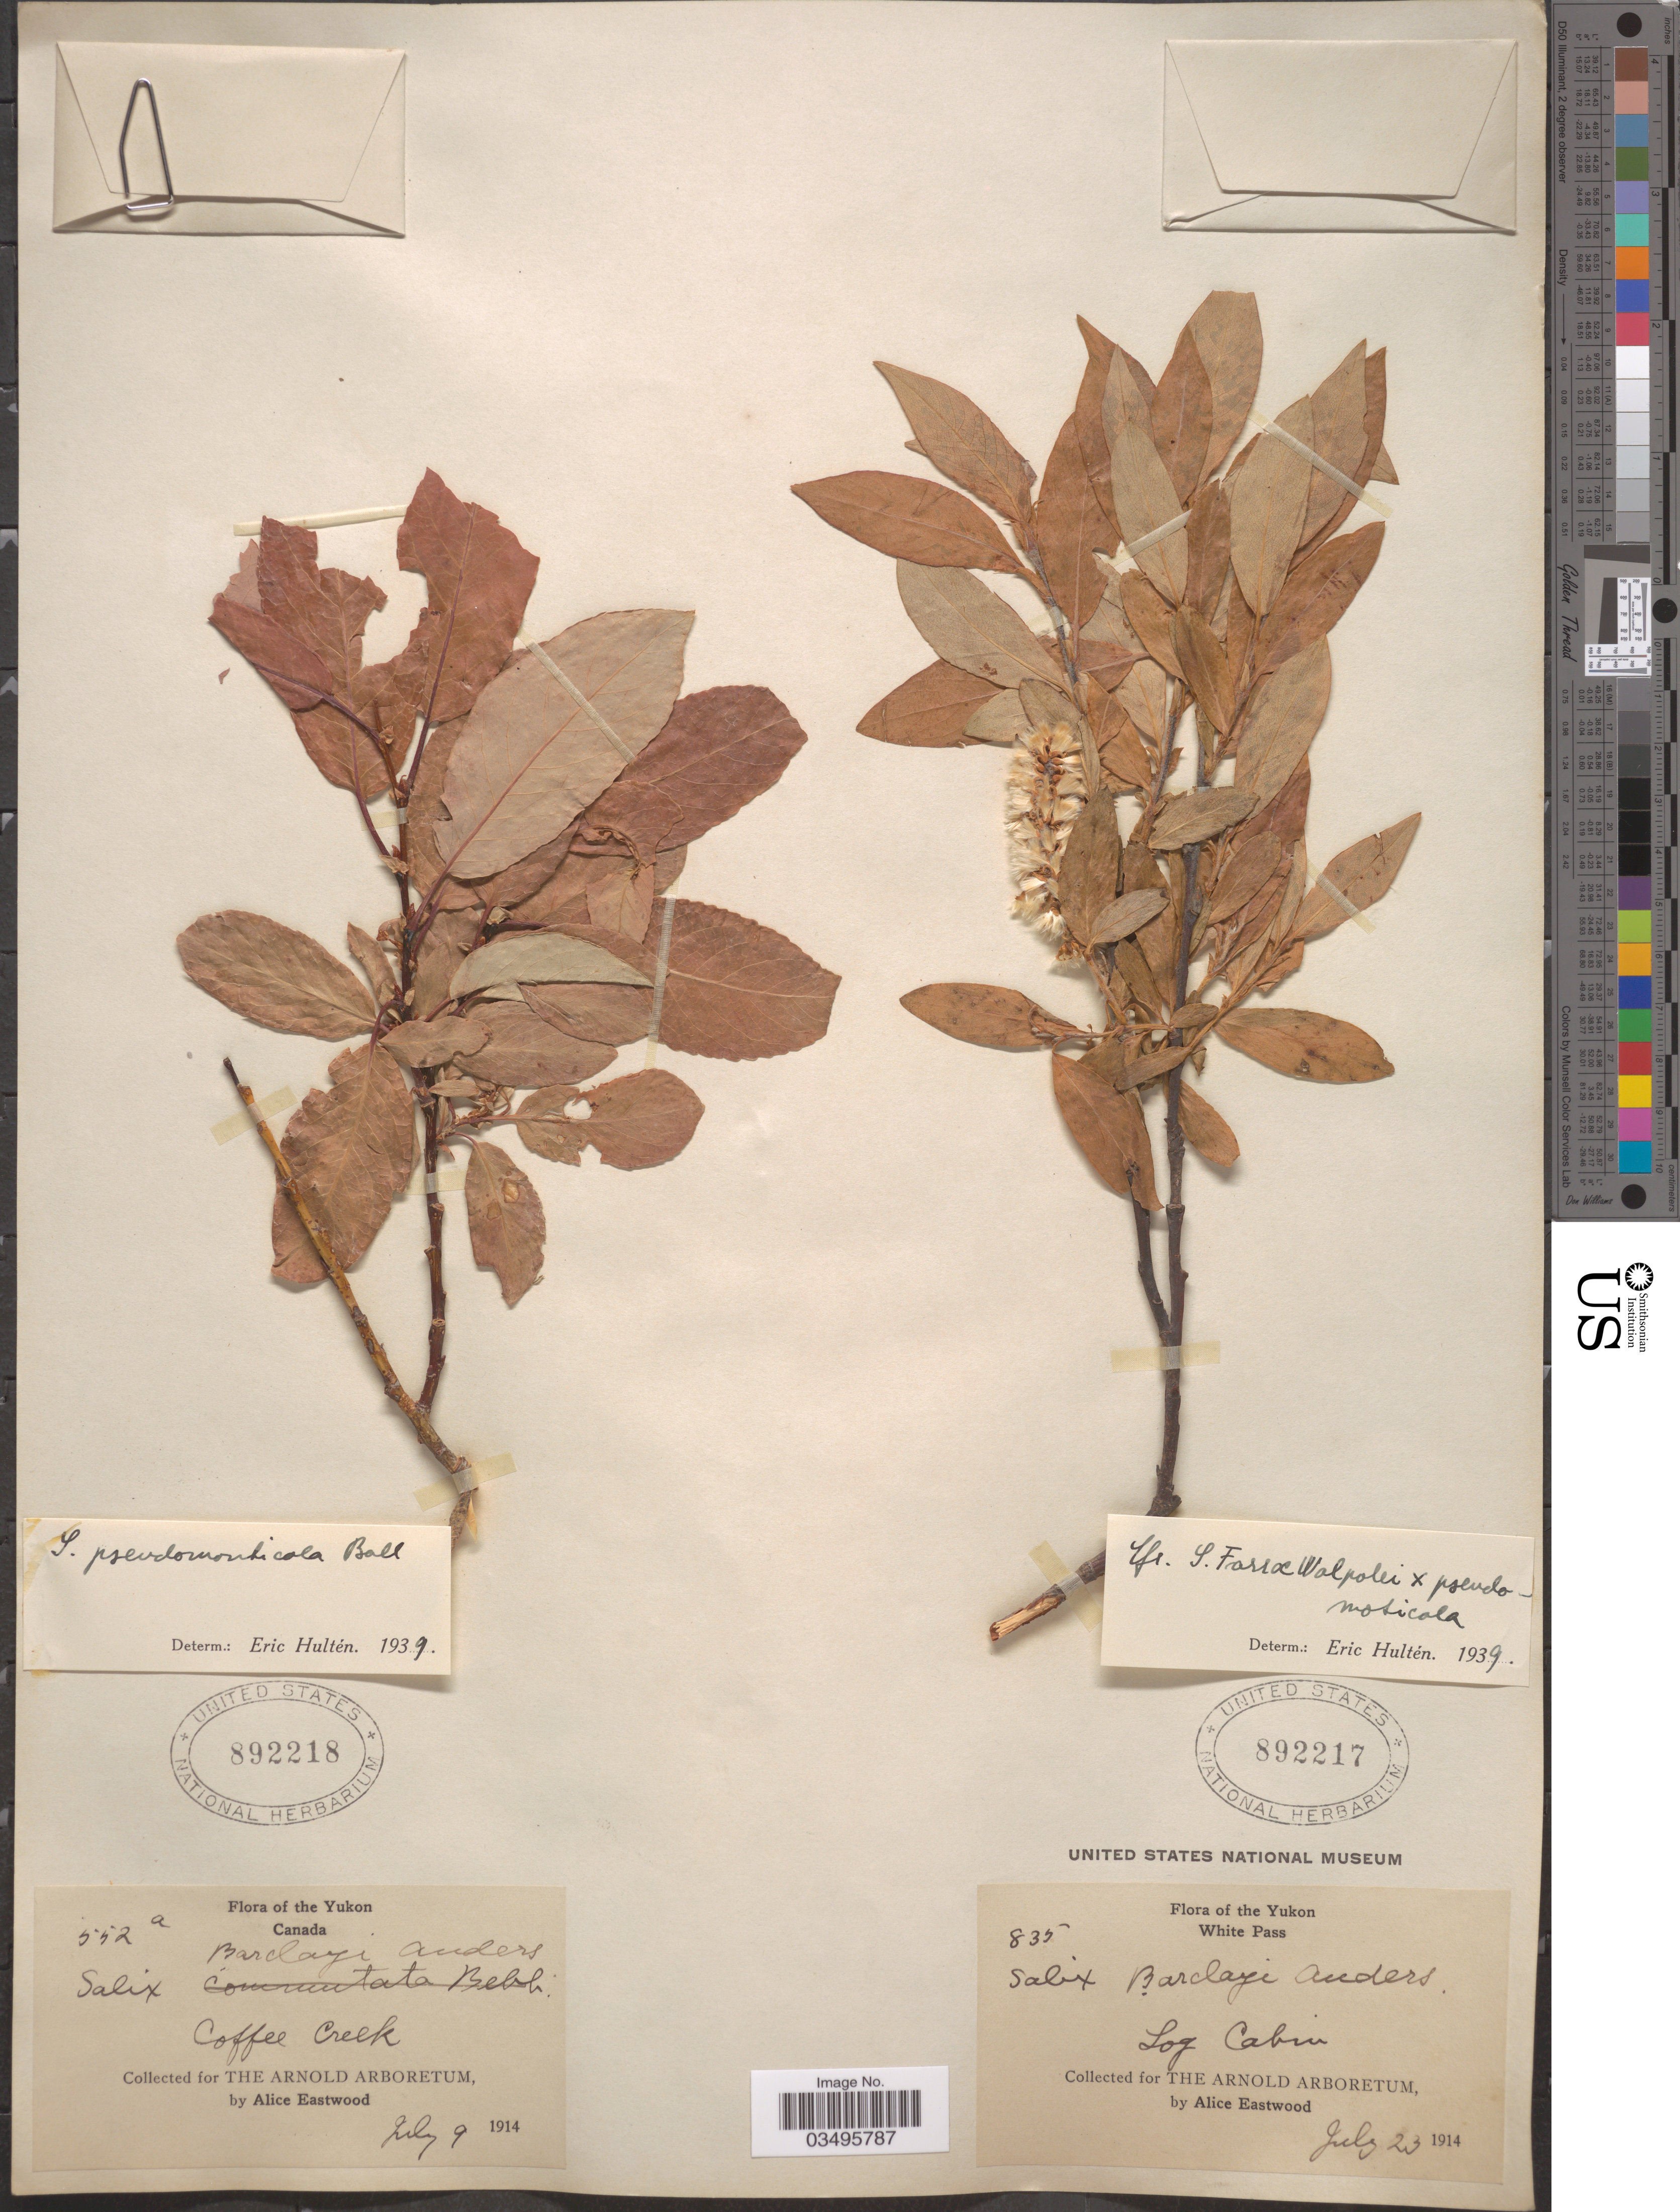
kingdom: Plantae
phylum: Tracheophyta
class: Magnoliopsida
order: Malpighiales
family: Salicaceae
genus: Salix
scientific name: Salix barclayi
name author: Andersson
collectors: A. Eastwood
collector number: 552a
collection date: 1914-07-09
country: Canada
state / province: Yukon Territory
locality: Yukon. Coffee Creek.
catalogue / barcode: US 892218